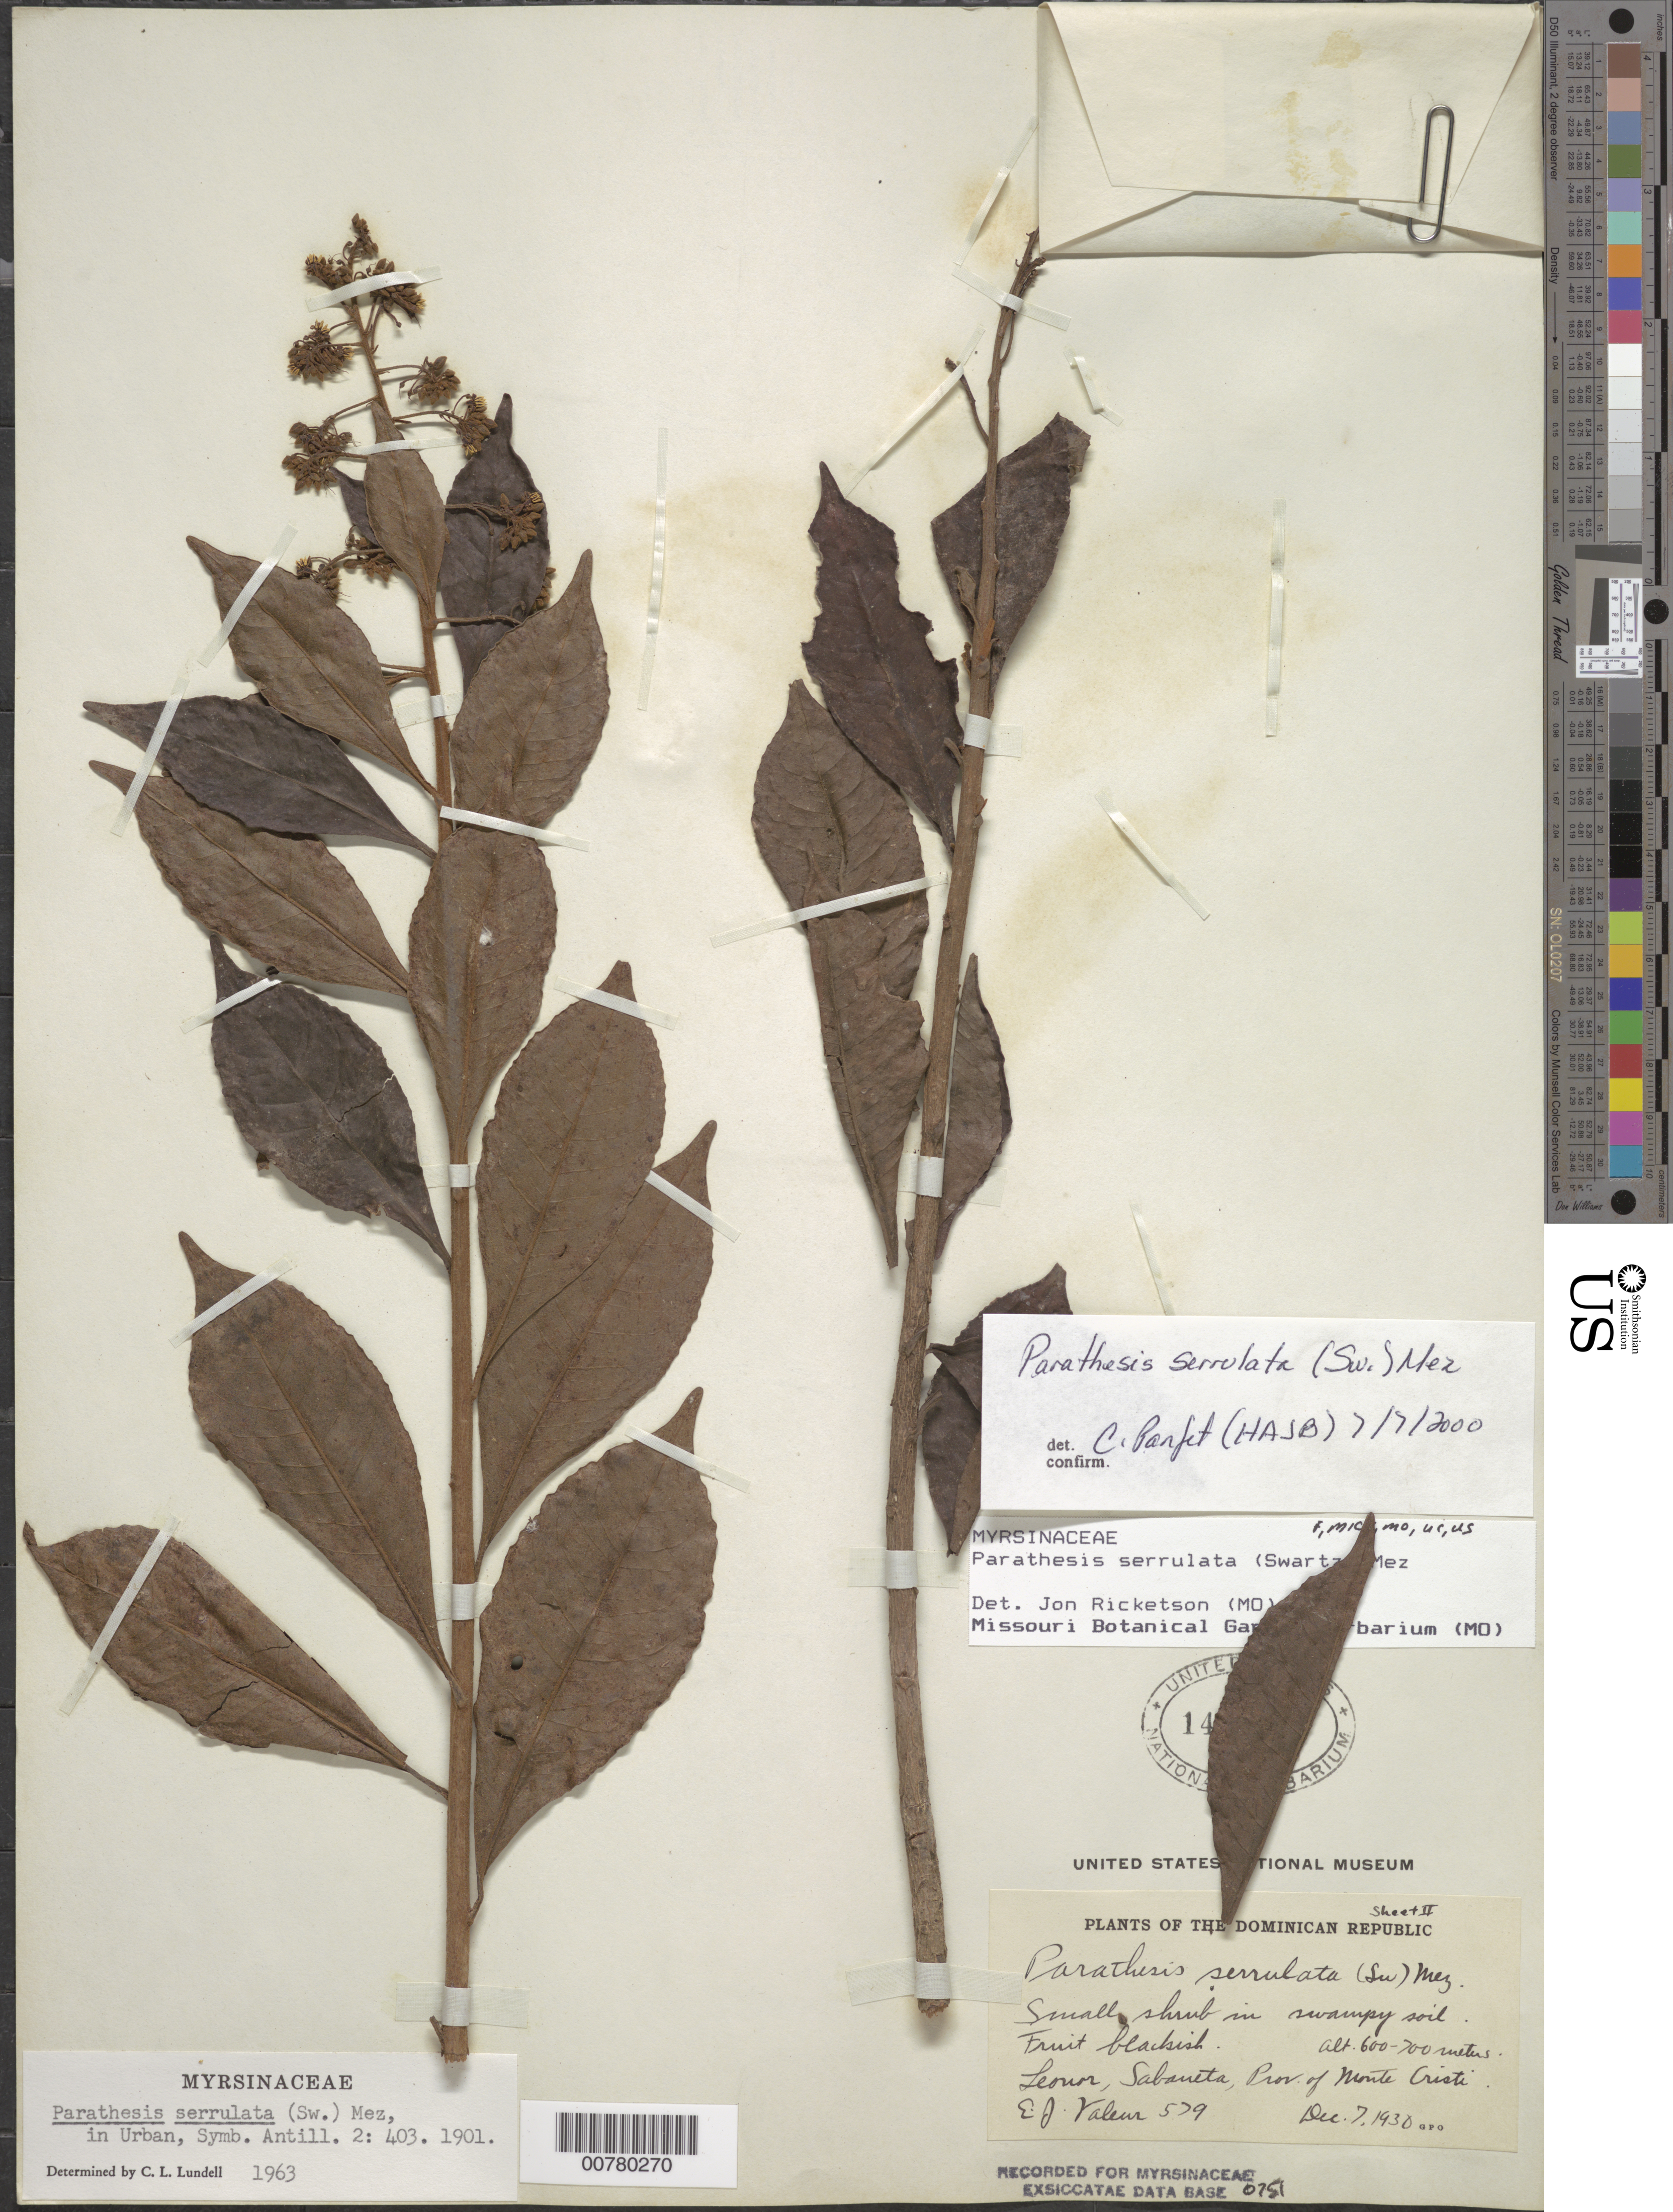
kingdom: Plantae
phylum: Tracheophyta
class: Magnoliopsida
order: Ericales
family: Primulaceae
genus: Parathesis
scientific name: Parathesis serrulata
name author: (Sw.) Mez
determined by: Panflet, C.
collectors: E. Valeur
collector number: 579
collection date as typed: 07 Dec 1930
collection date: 1930-12-07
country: Dominican Republic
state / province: Monte Cristi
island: Hispaniola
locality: Sabaneta, Leonor.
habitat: Swampy soil.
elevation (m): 600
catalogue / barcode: US 1477207